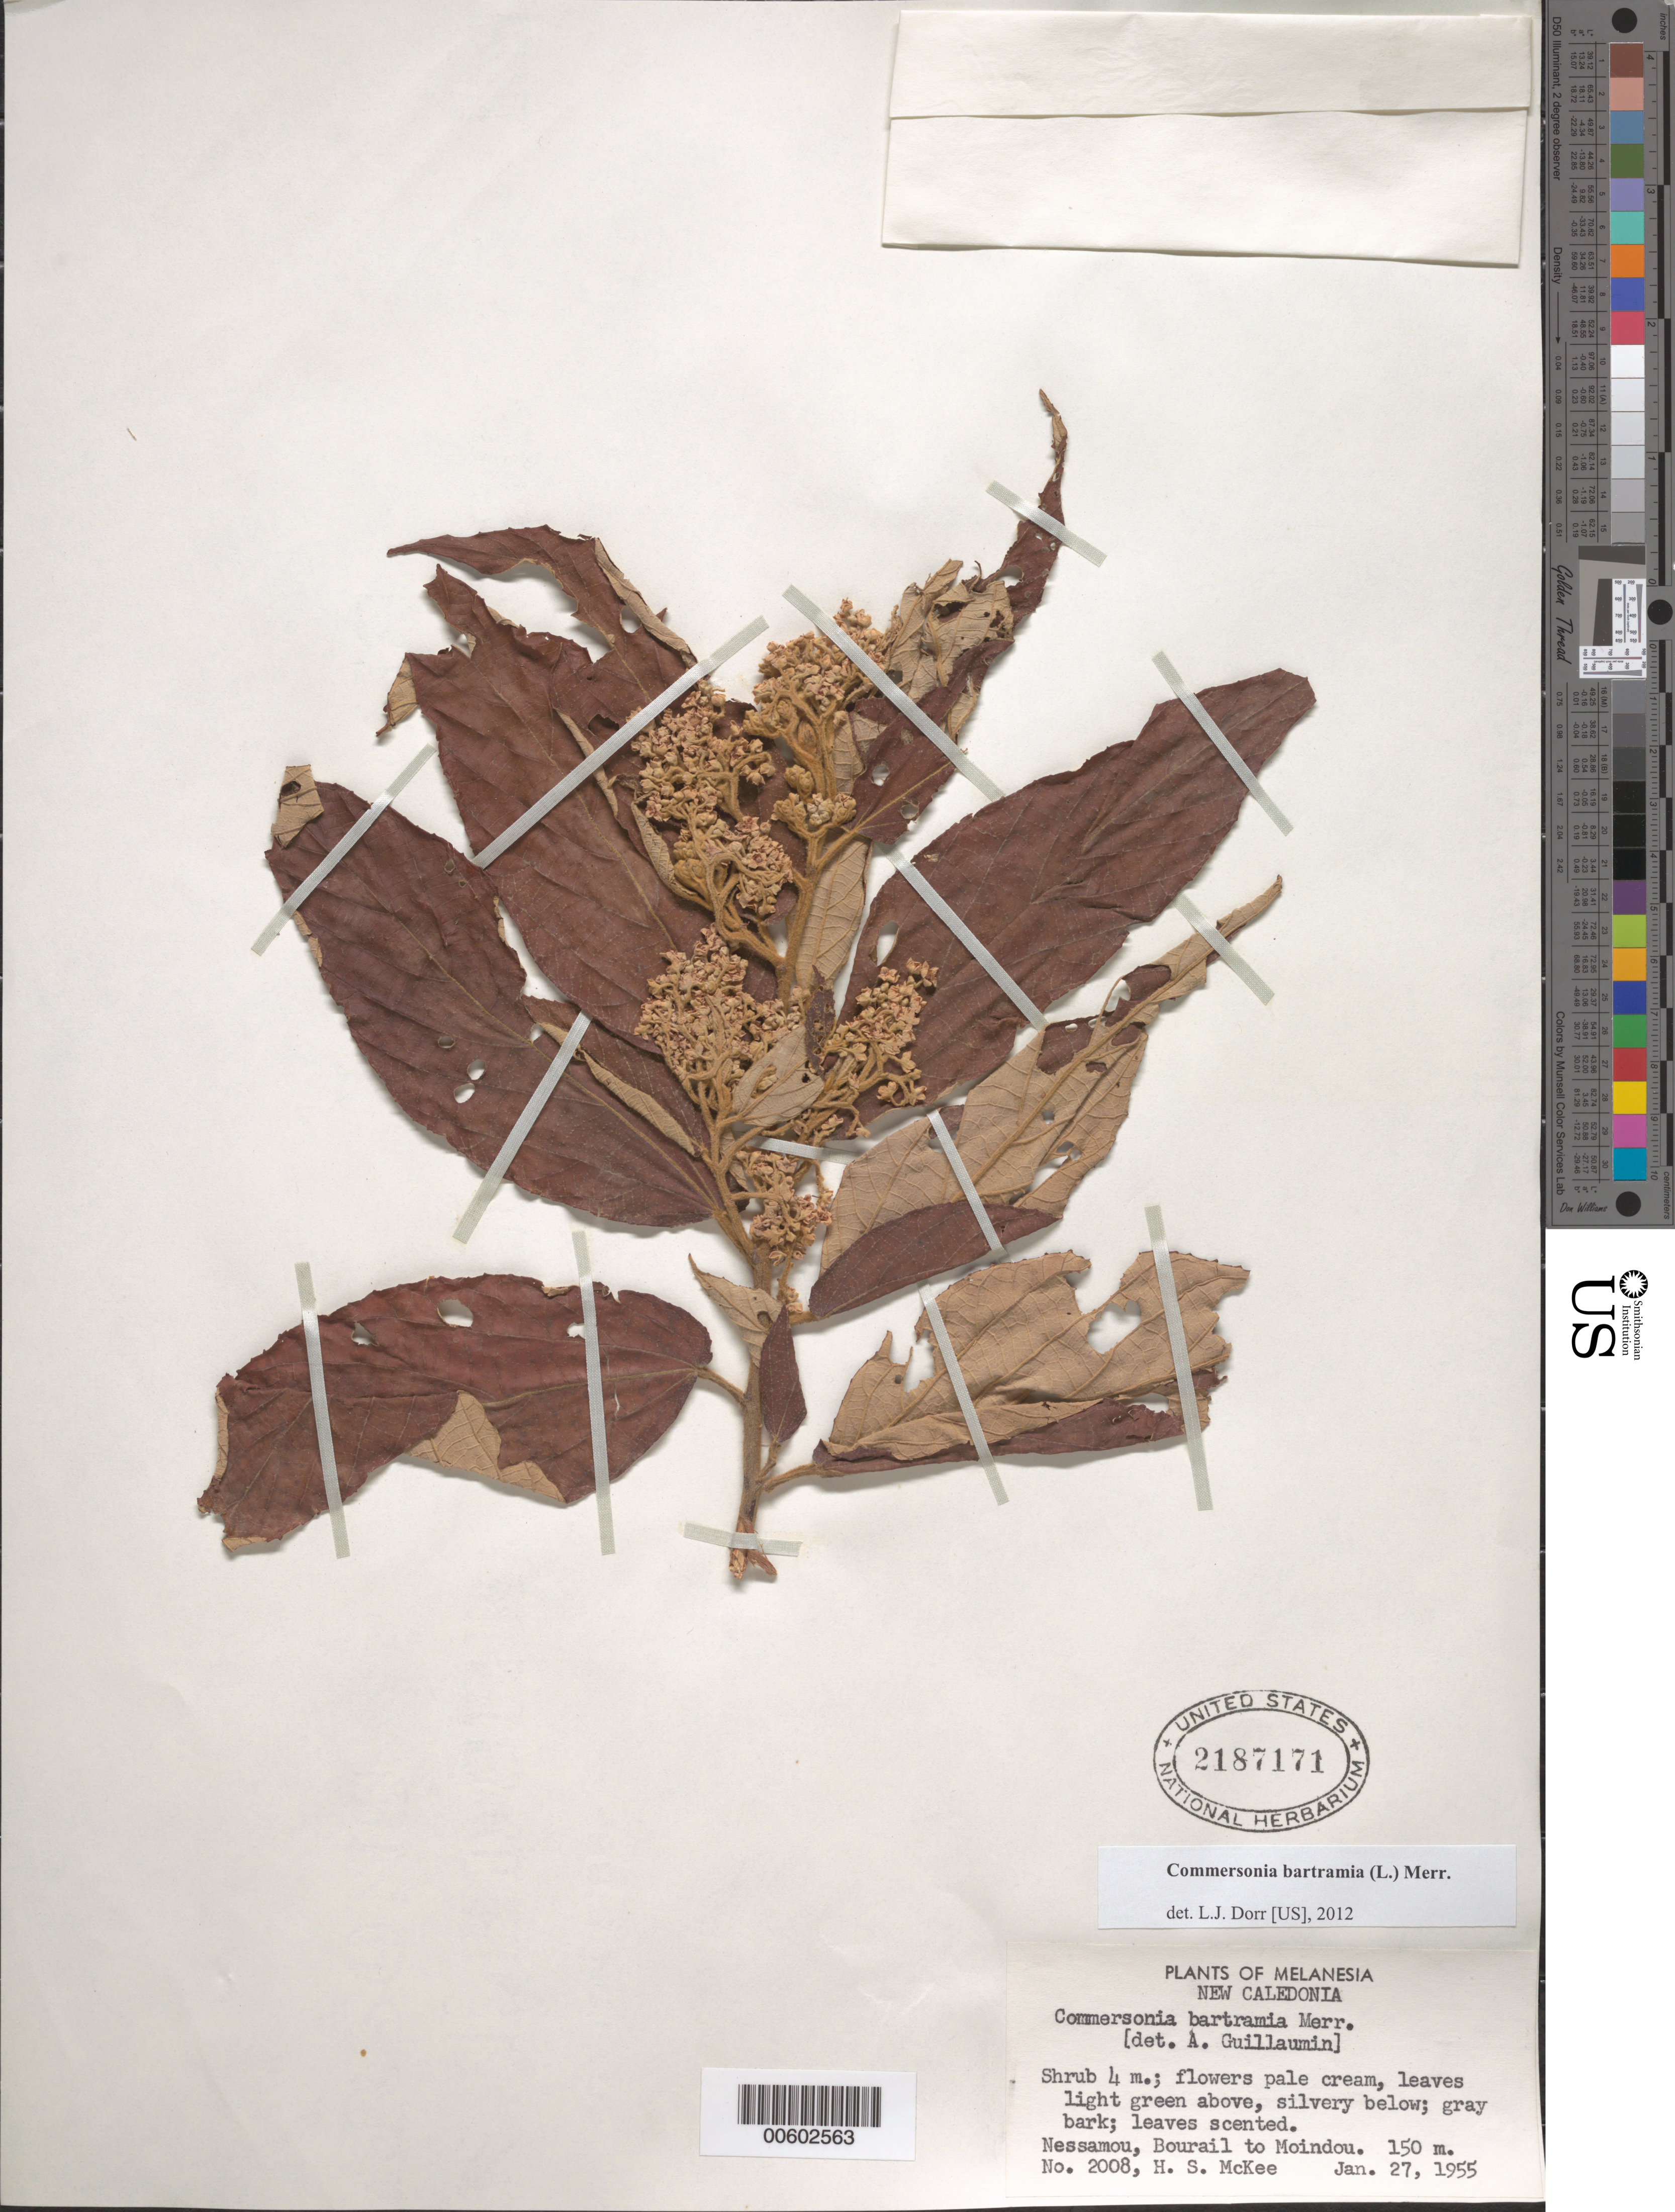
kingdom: Plantae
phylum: Tracheophyta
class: Magnoliopsida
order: Malvales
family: Malvaceae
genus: Commersonia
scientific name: Commersonia bartramia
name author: (L.) Merr.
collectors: H. S. MacKee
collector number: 2008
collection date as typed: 27 Jan 1955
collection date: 1955-01-27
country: New Caledonia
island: New Caledonia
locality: Nessamou, bourail to Moindou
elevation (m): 150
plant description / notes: US, A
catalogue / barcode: US 2187171